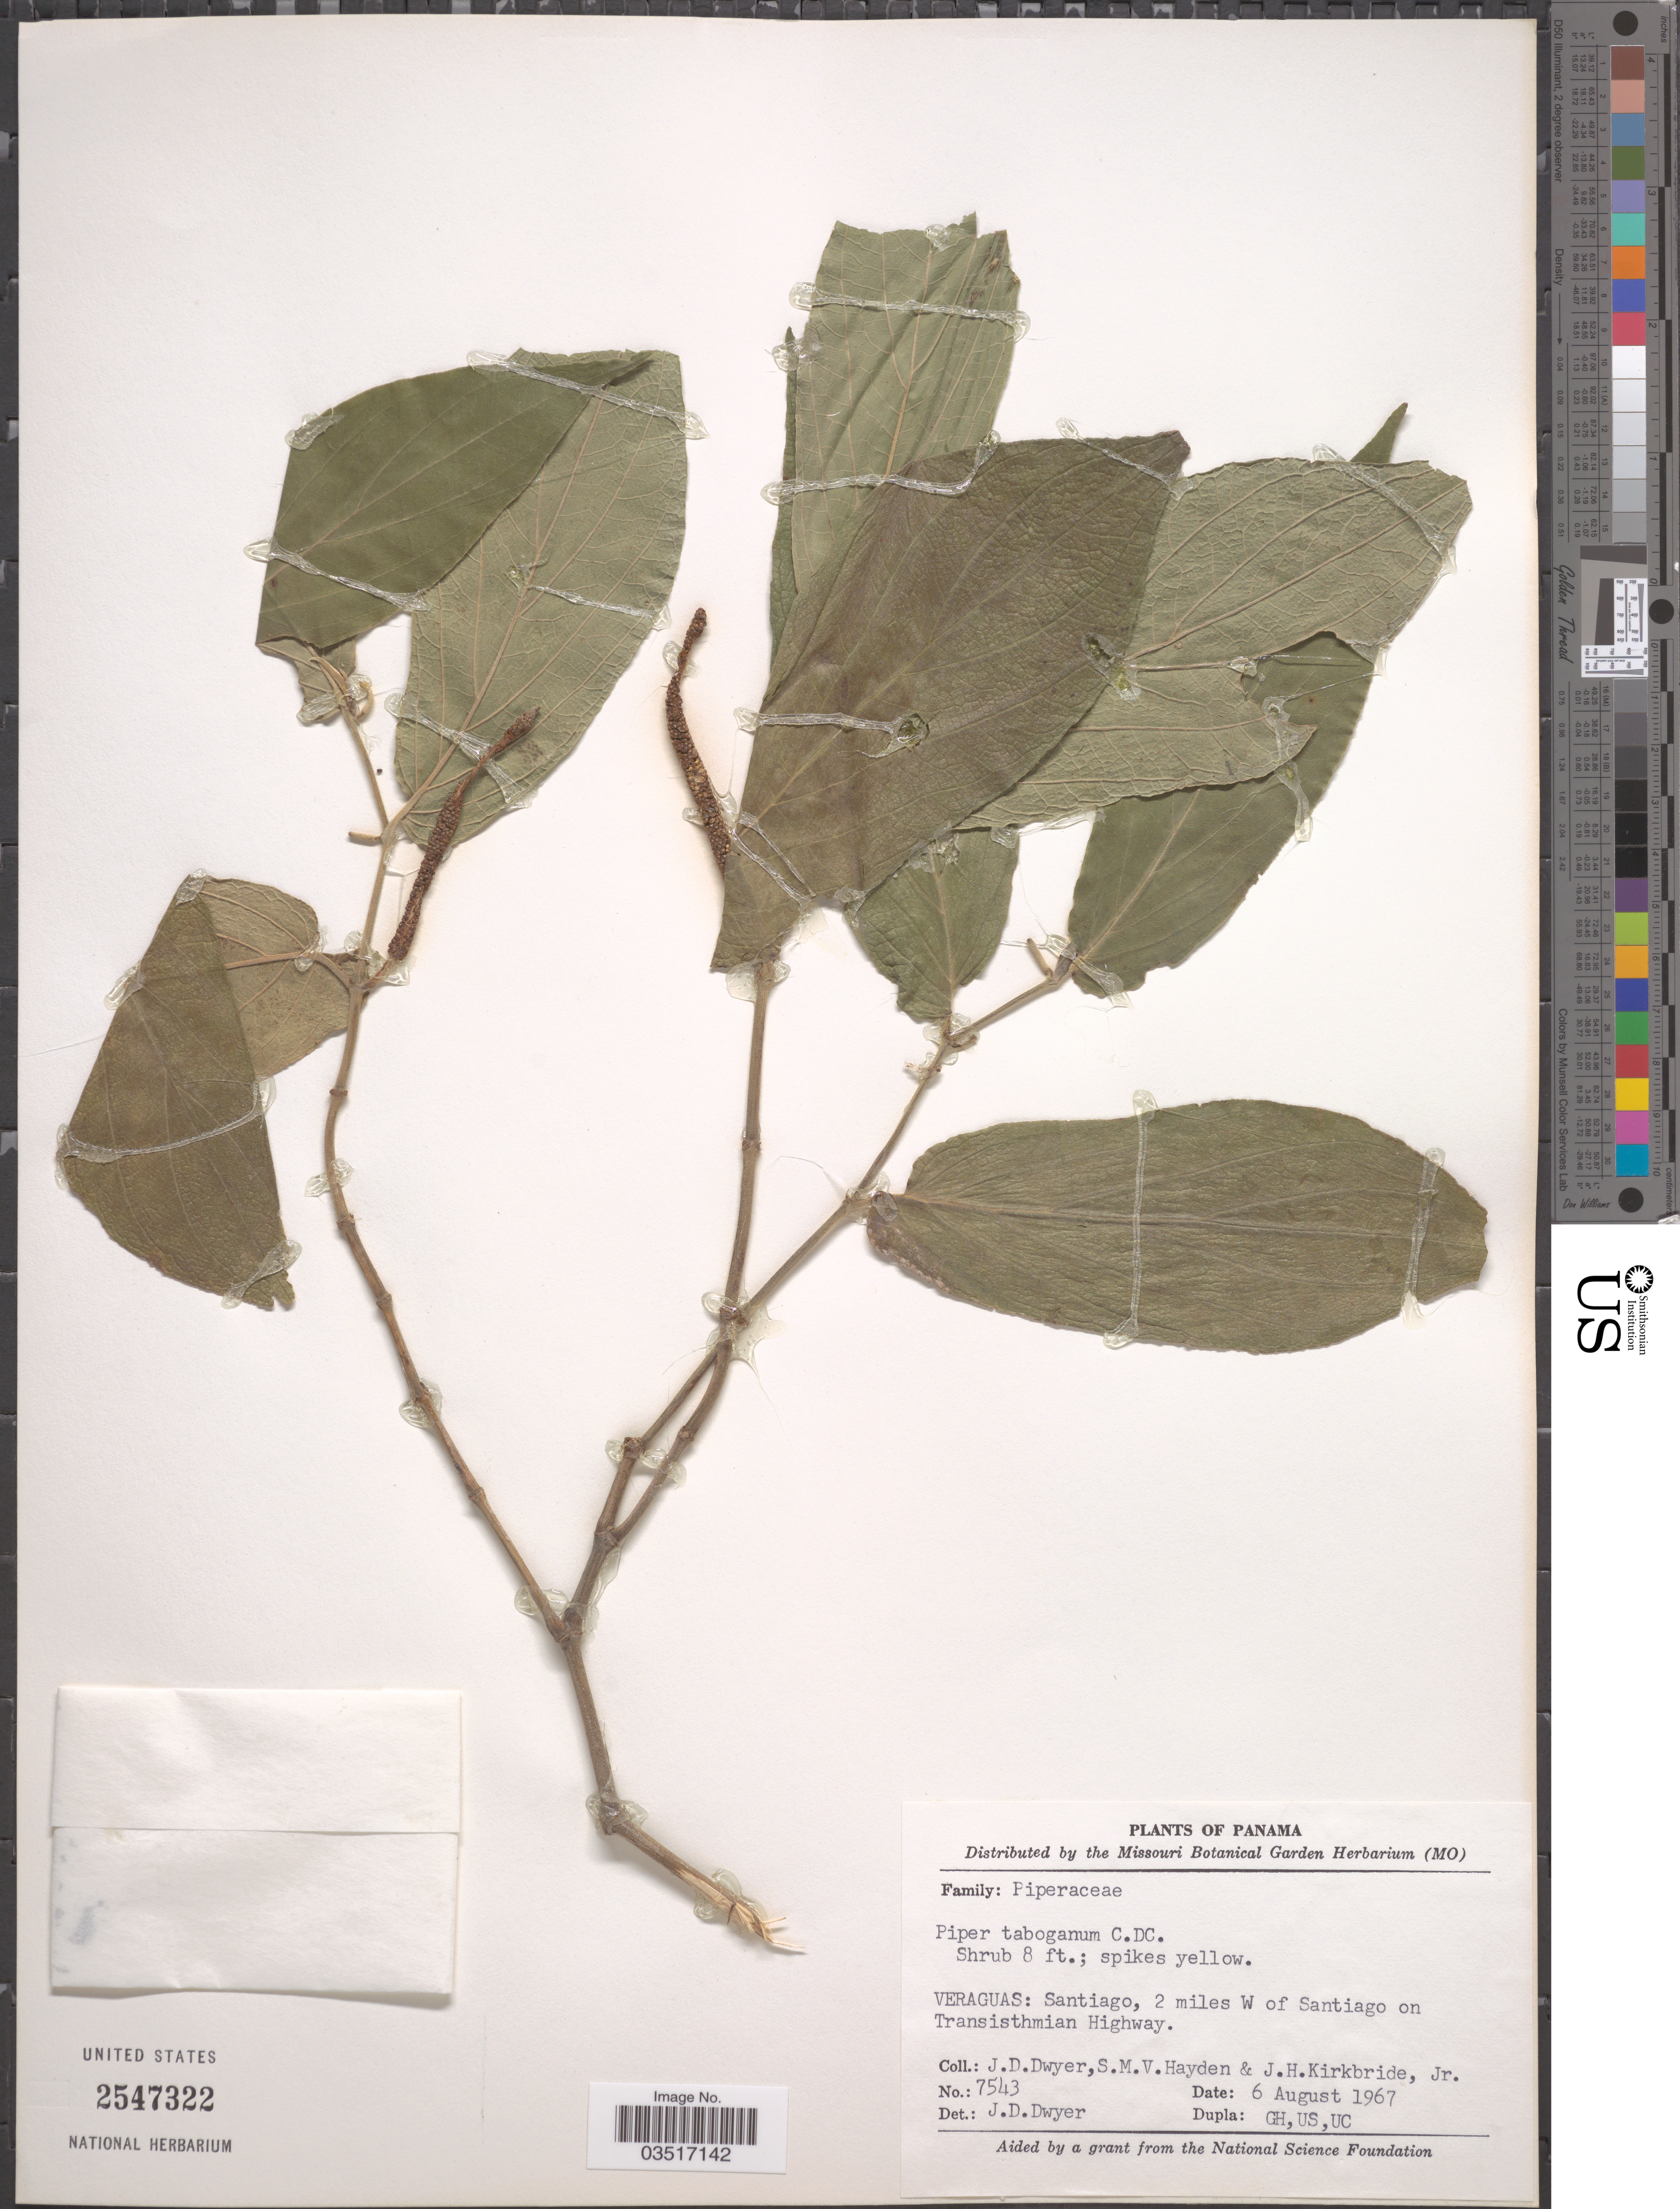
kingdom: Plantae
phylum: Tracheophyta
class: Magnoliopsida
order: Piperales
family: Piperaceae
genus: Piper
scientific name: Piper taboganum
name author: C. DC.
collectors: J. D. Dwyer, S. M. Hayden & J. H. Kirkbride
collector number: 7543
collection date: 1967-08-06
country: Panama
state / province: Veraguas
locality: Santiago, 2 miles W of Santiago on Transisthmian Highway.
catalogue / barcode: US 2547322